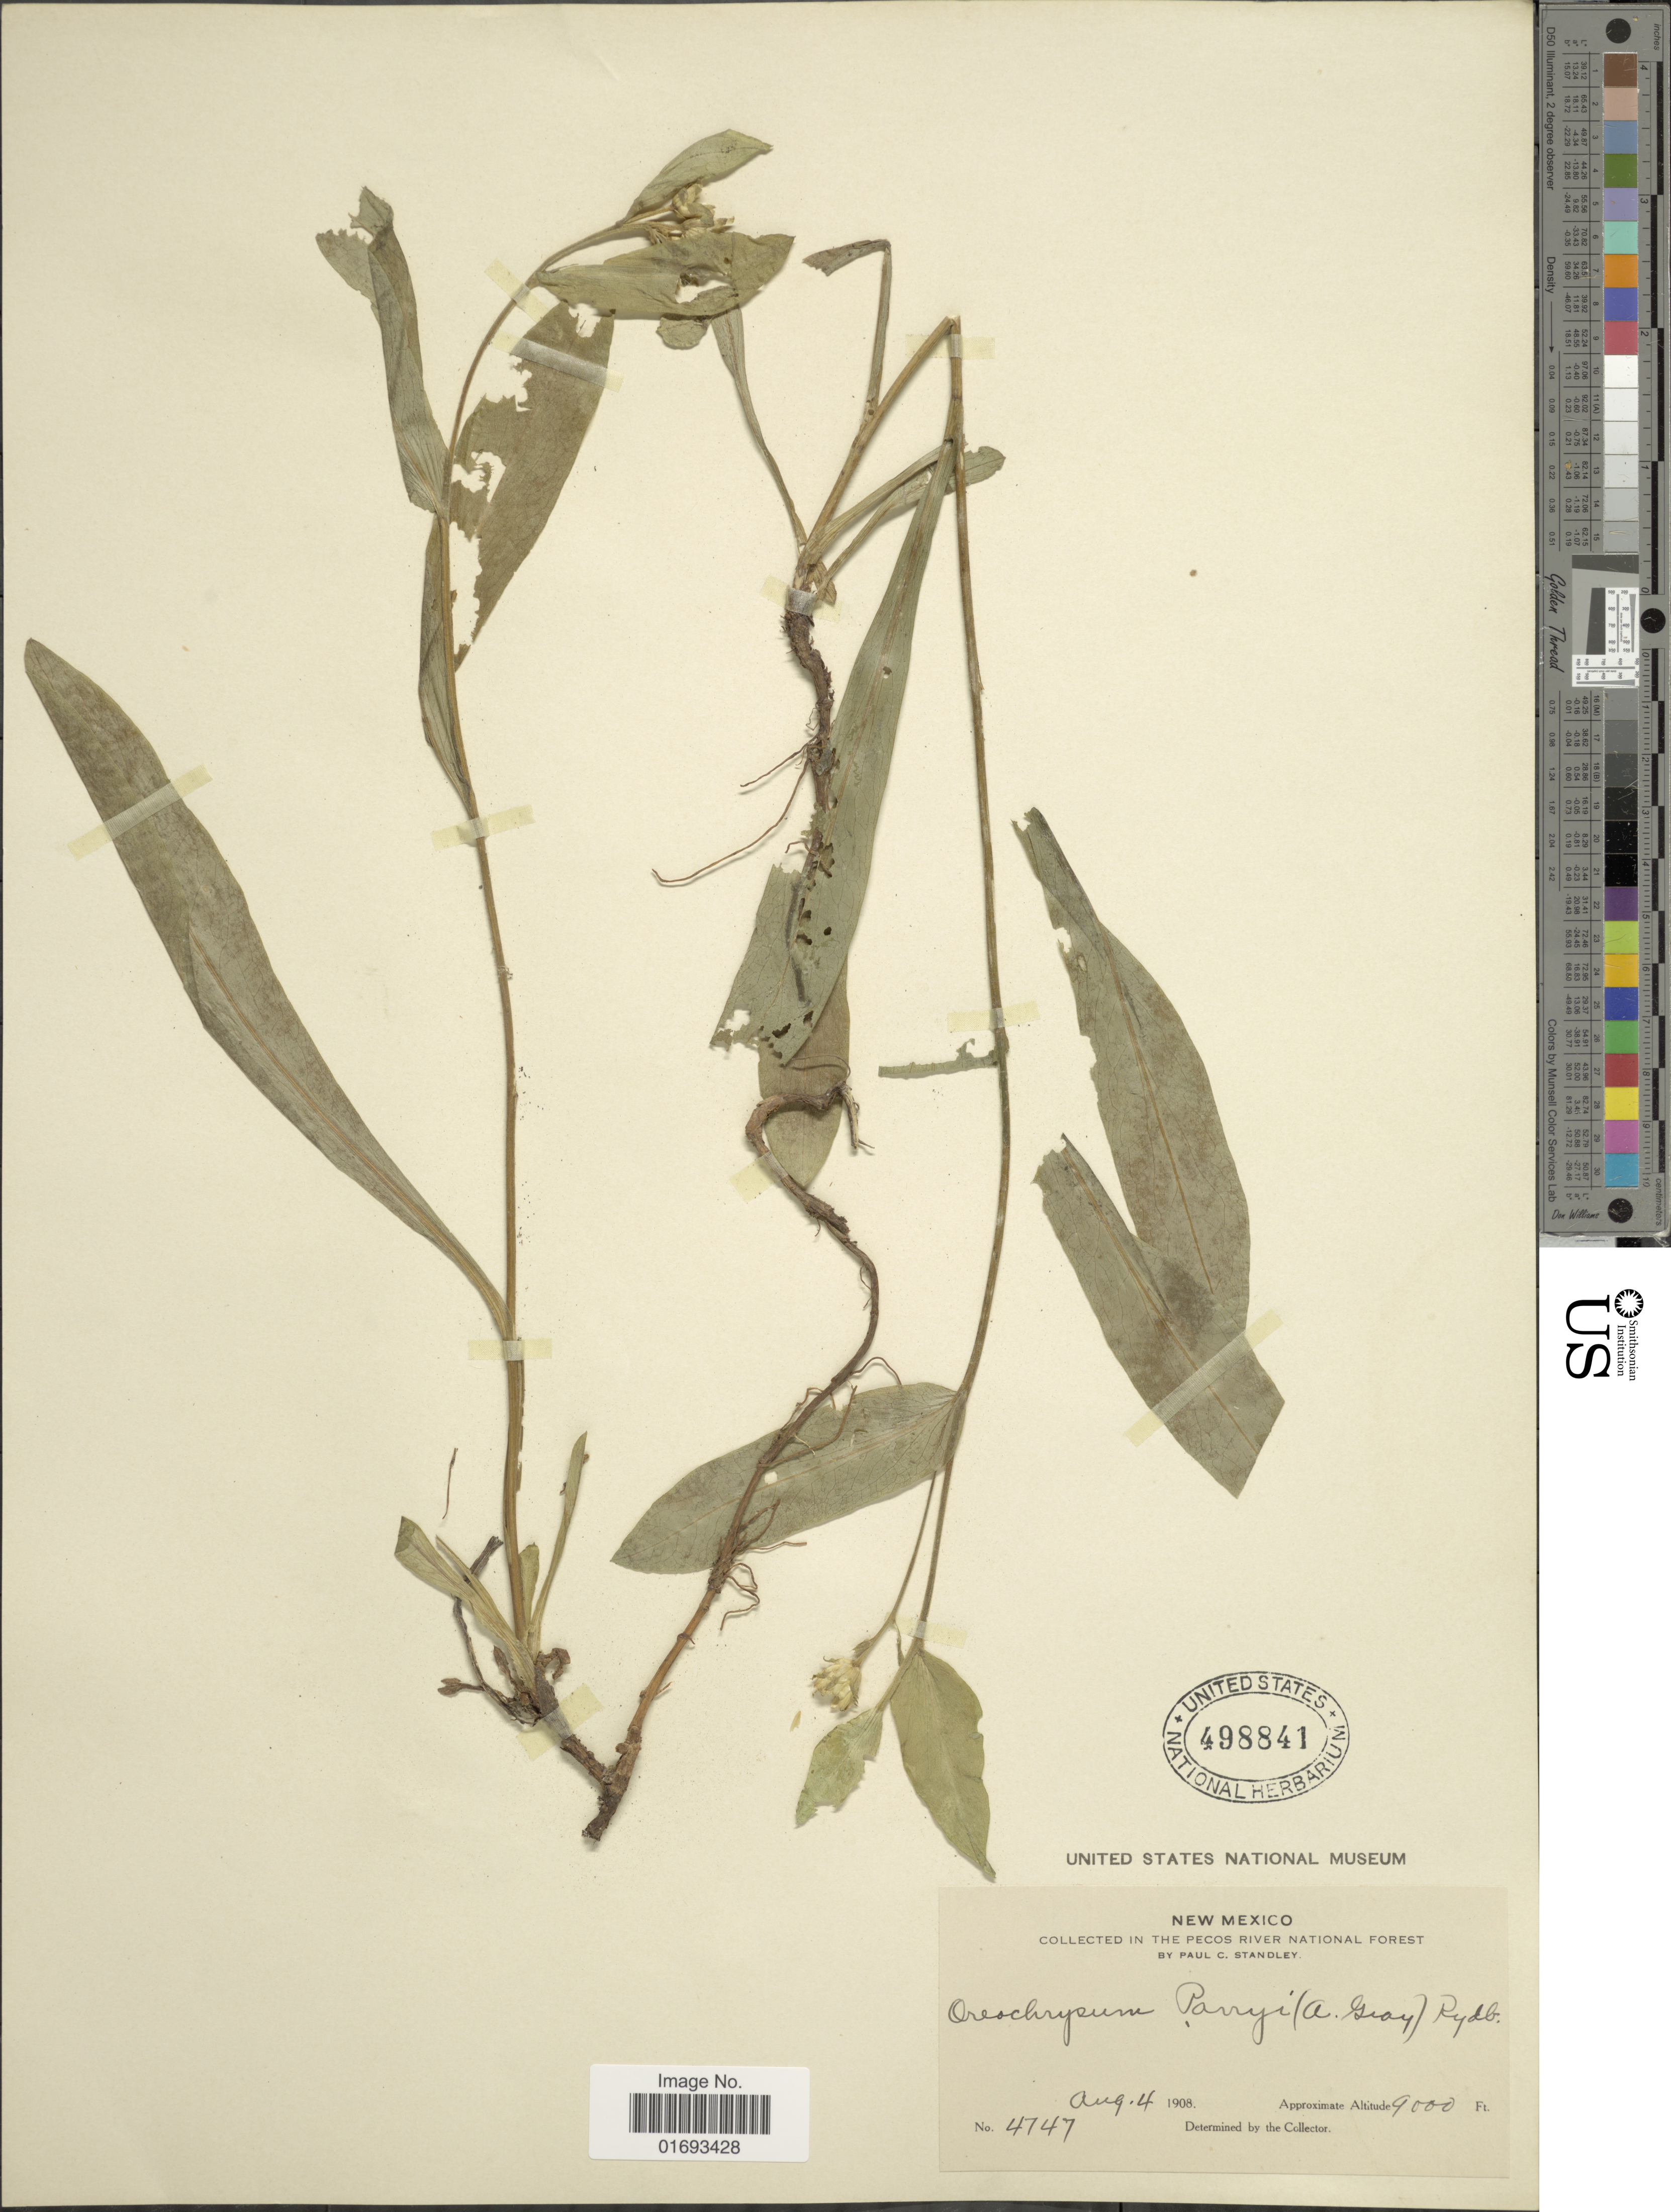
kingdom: Plantae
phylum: Tracheophyta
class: Magnoliopsida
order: Asterales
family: Asteraceae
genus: Oreochrysum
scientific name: Oreochrysum parryi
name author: (A. Gray) Rydb.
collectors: P. C. Standley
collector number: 4747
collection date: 1908-08-04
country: United States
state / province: New Mexico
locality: Pecos River National Forest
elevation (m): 2743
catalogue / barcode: US 498841